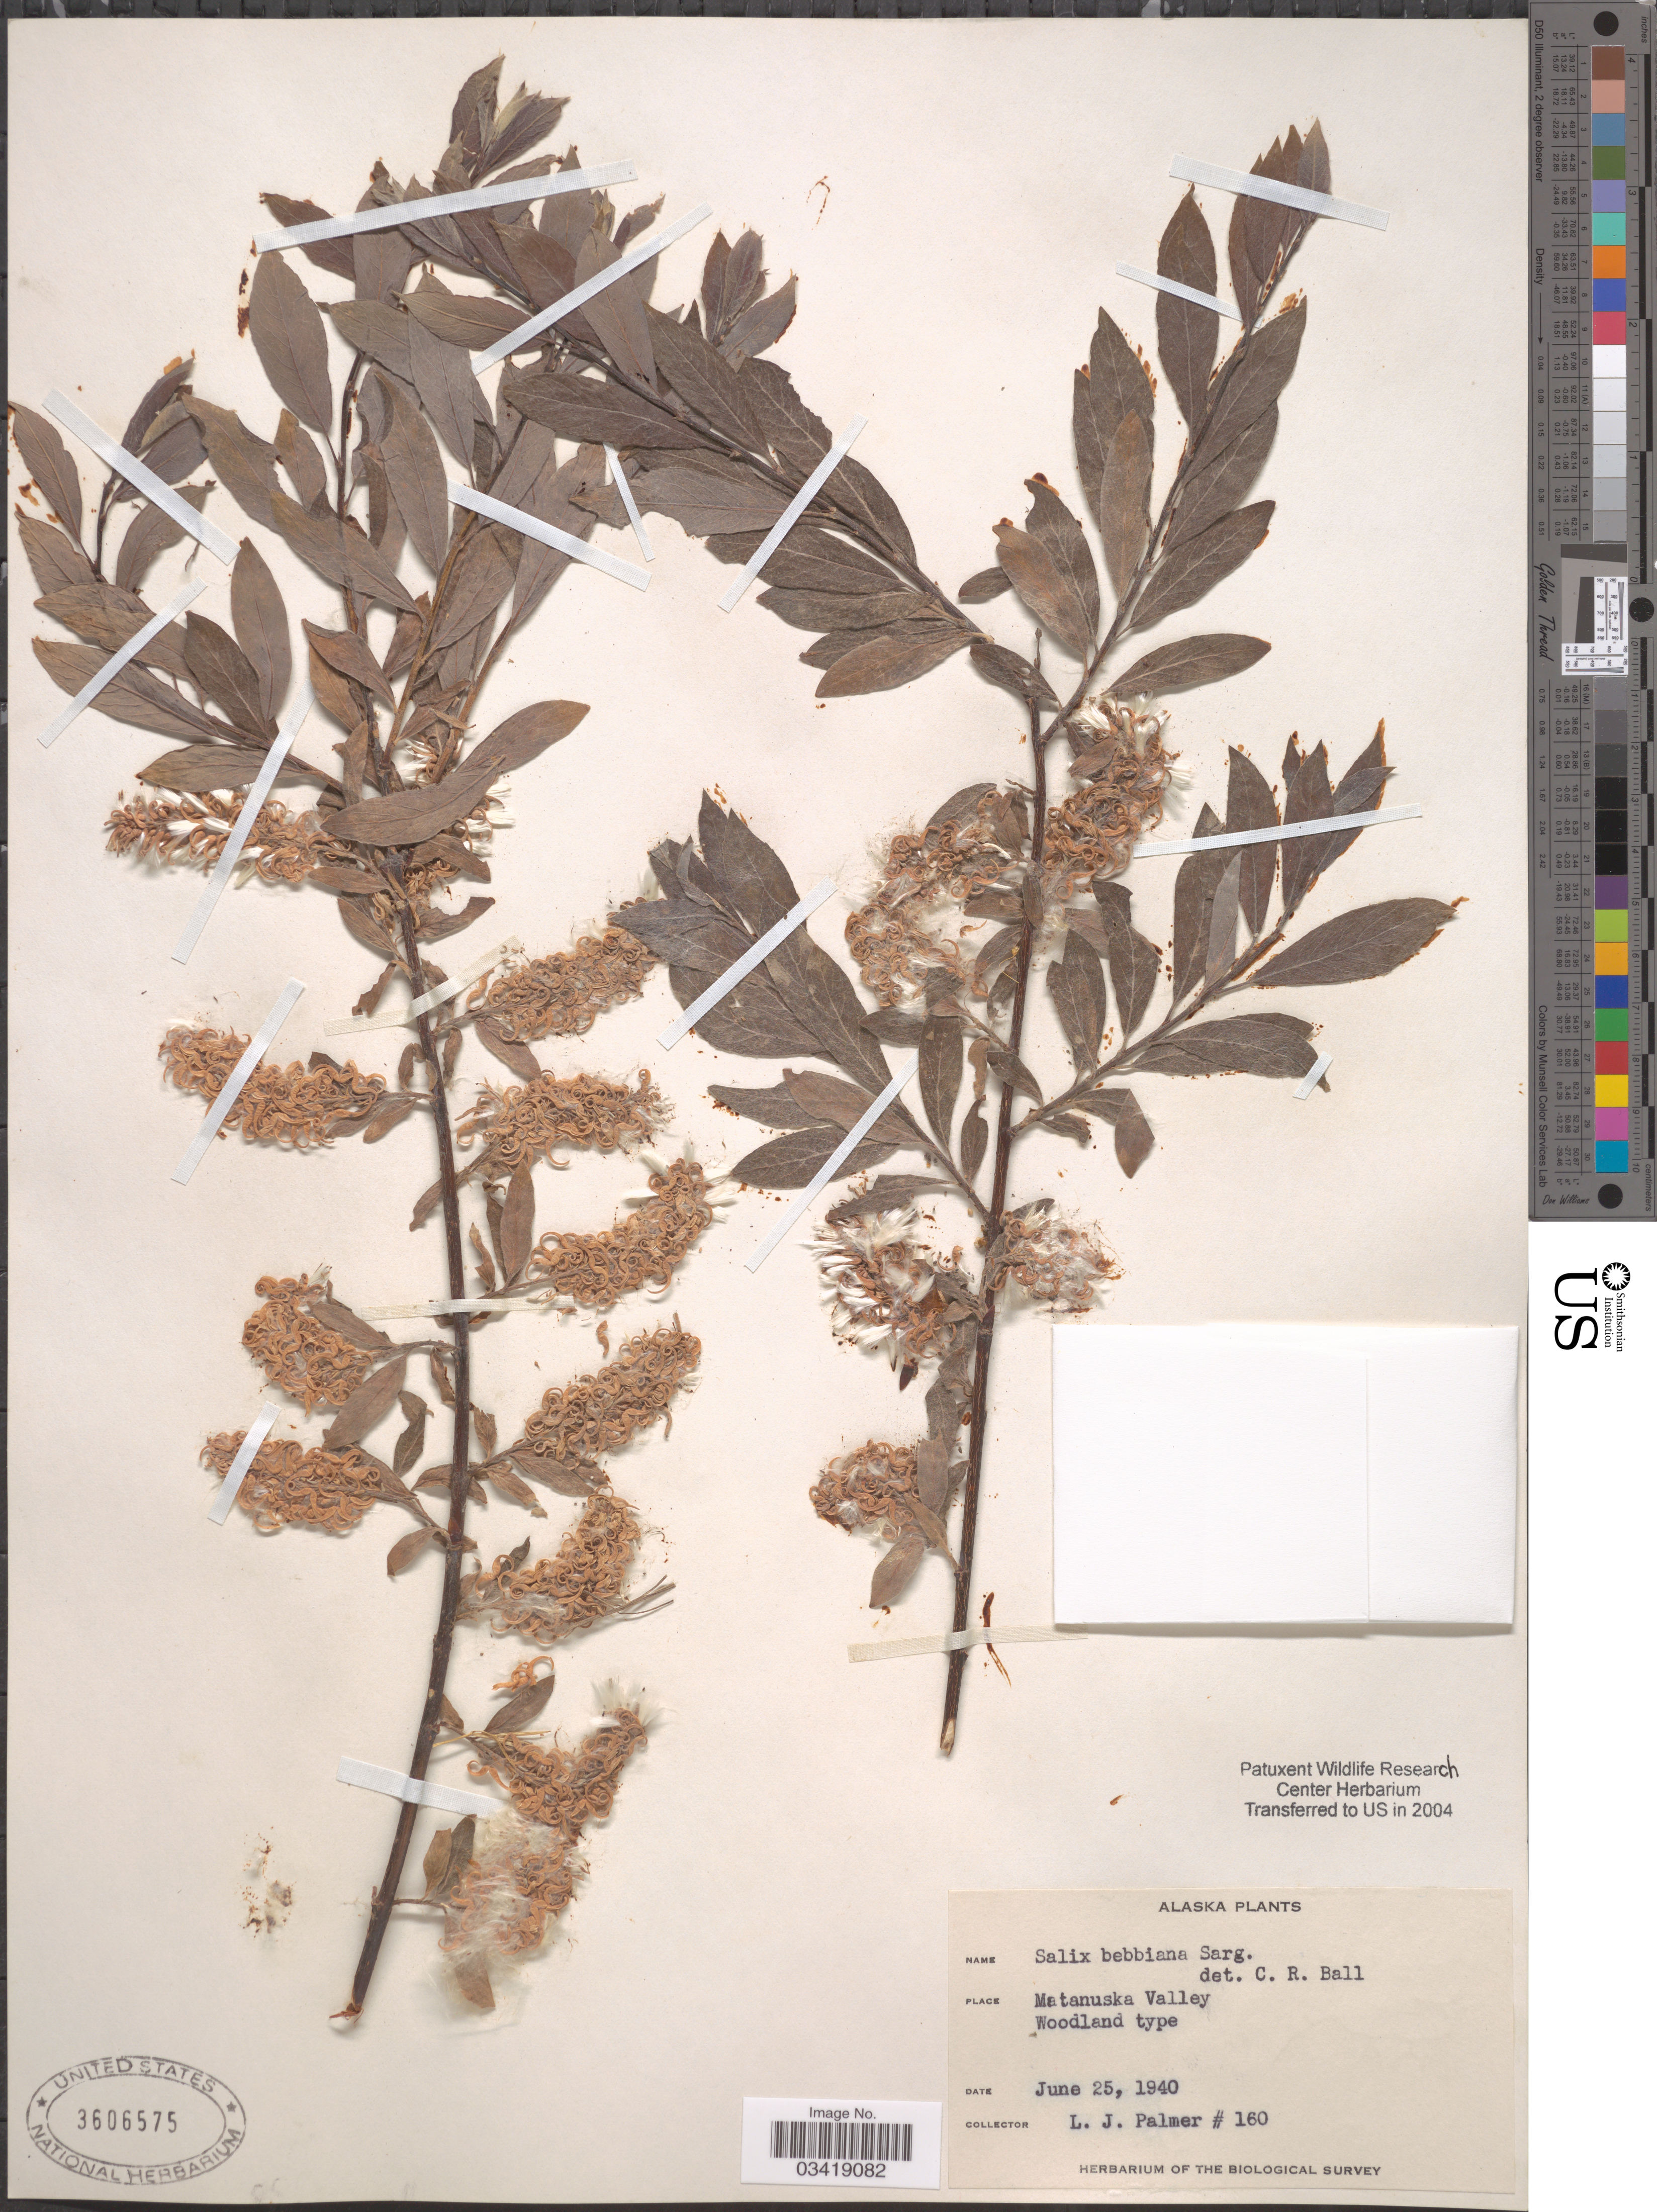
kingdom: Plantae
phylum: Tracheophyta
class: Magnoliopsida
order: Malpighiales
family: Salicaceae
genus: Salix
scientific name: Salix bebbiana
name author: Sarg.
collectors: L. J. Palmer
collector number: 160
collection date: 1940-06-25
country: United States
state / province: Alaska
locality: Matanuska Valley.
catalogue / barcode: US 3606575